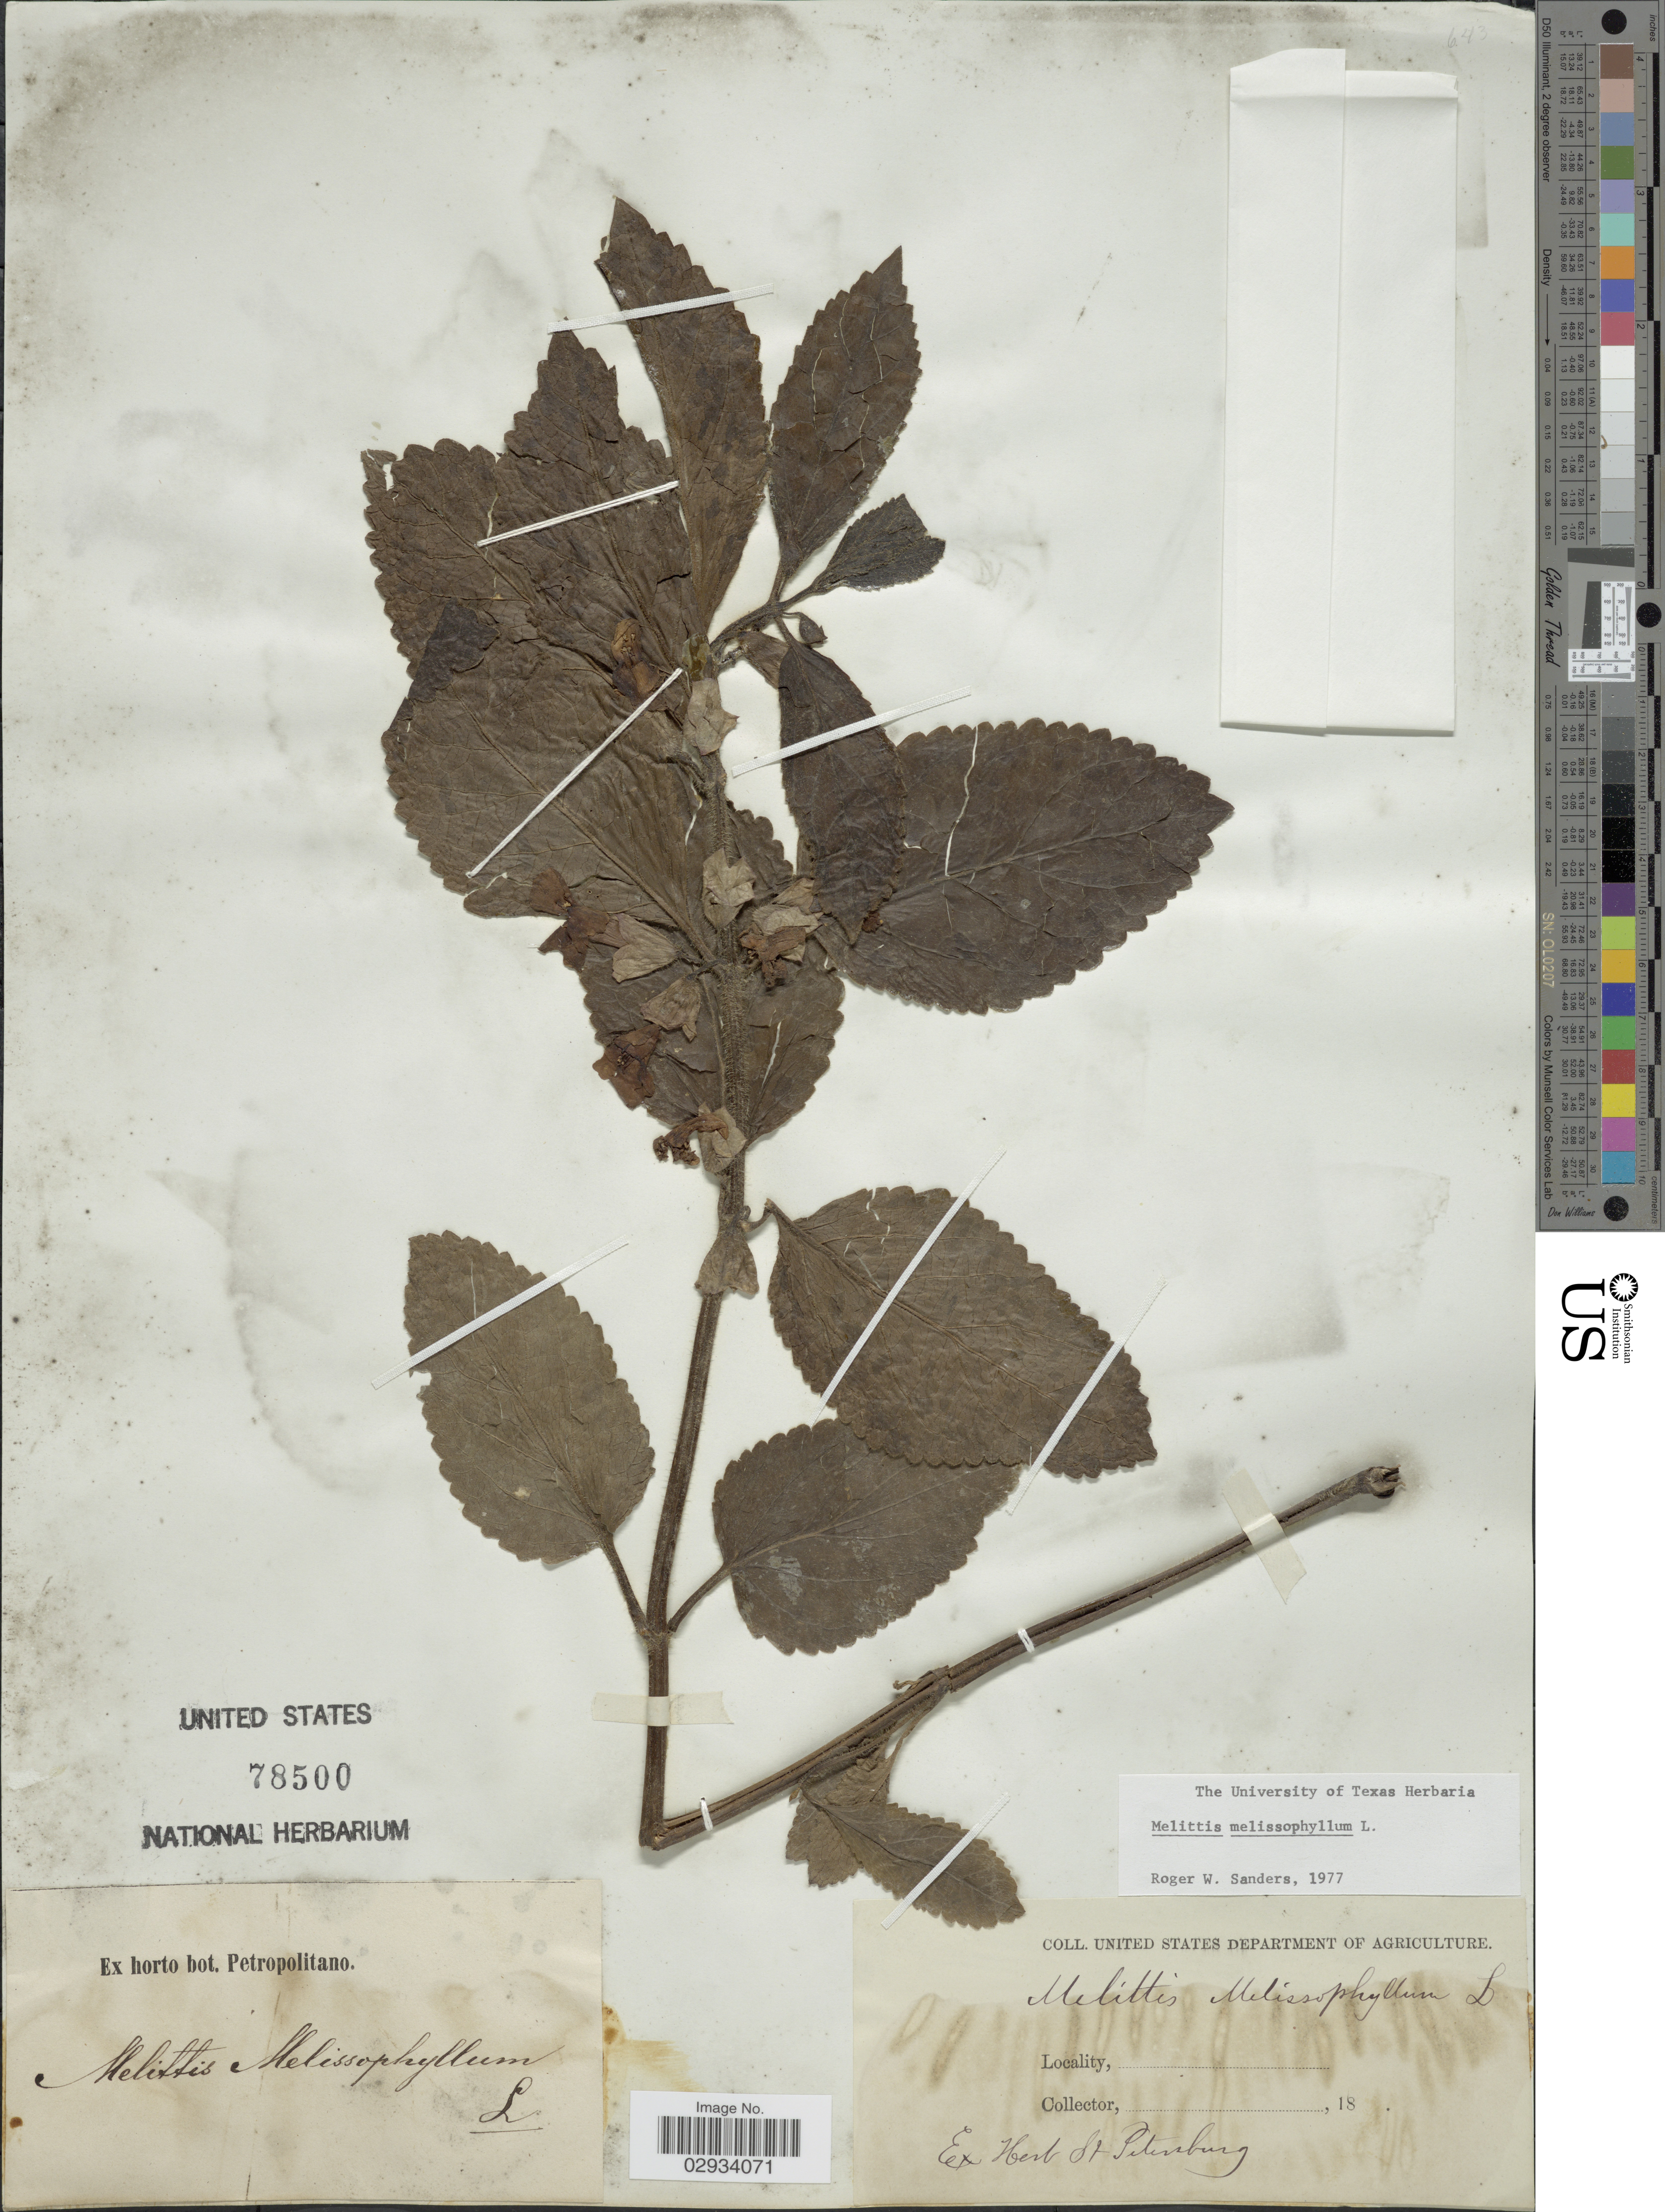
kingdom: Plantae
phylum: Tracheophyta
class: Magnoliopsida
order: Lamiales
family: Lamiaceae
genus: Melittis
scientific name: Melittis melissophyllum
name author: L.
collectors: Ex herb. St. Petersburg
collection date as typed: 18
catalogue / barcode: US 78500